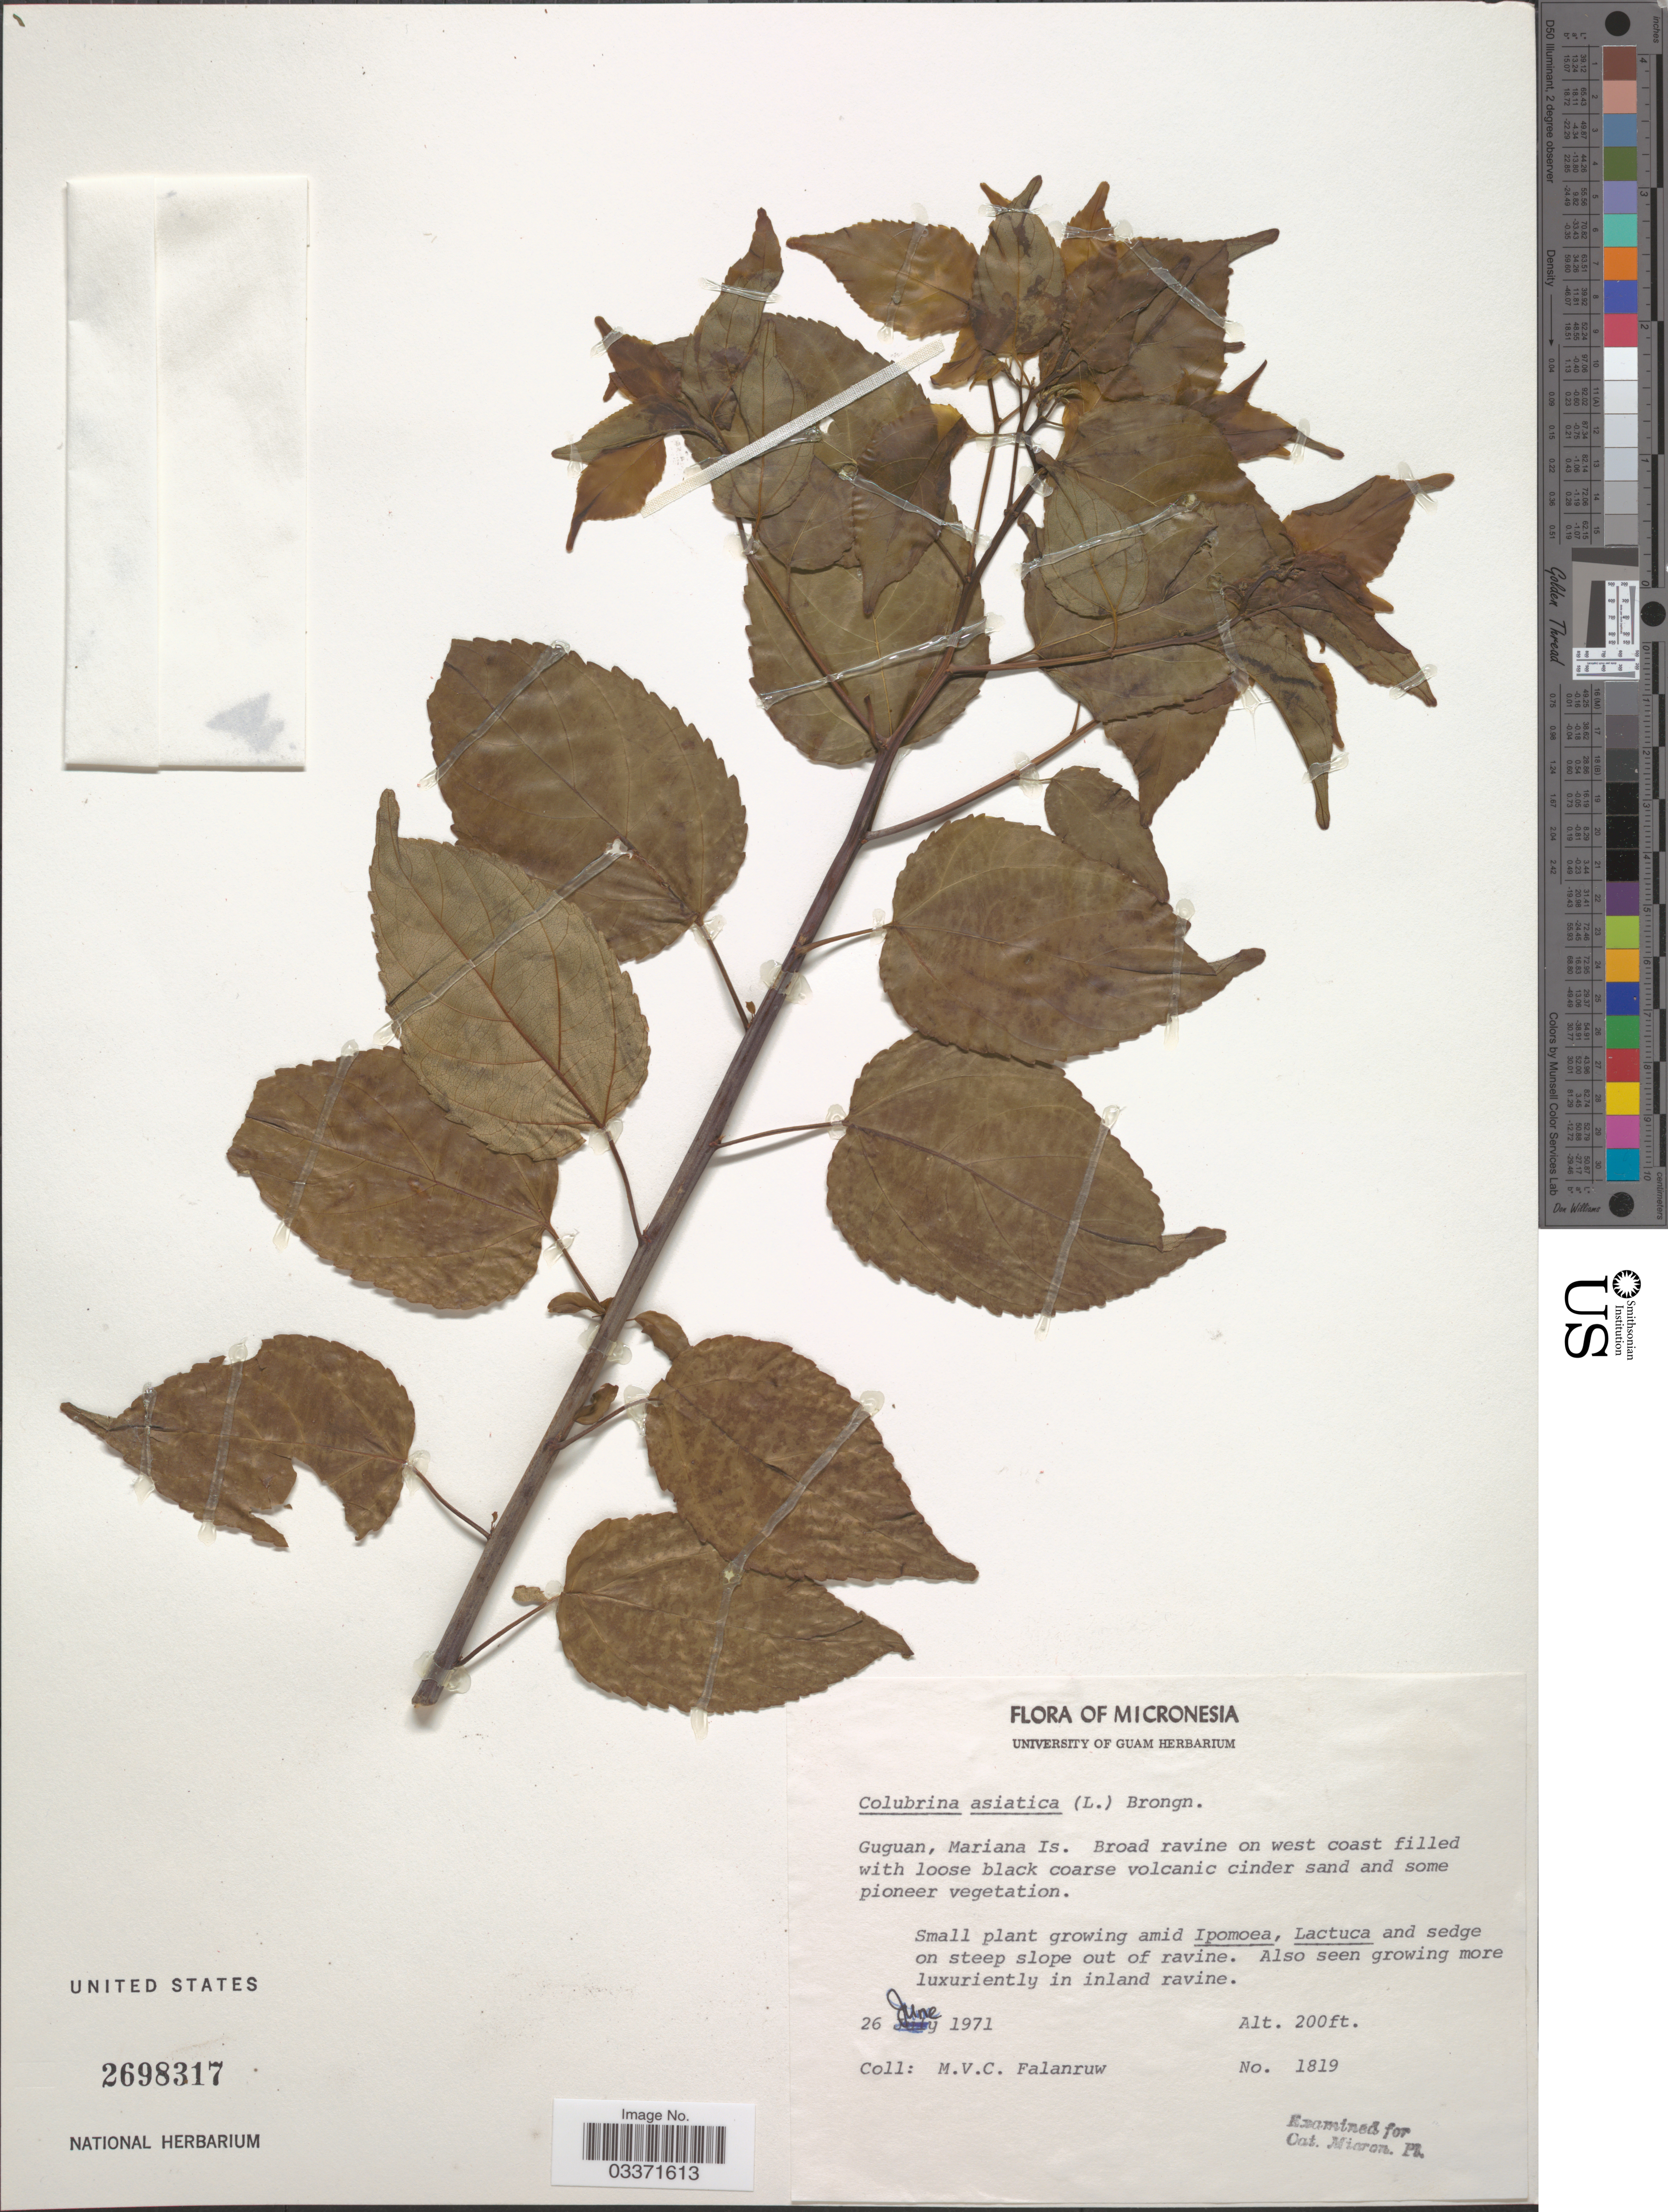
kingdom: Plantae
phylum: Tracheophyta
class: Magnoliopsida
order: Rosales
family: Rhamnaceae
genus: Colubrina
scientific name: Colubrina asiatica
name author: (L.) Brongn.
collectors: M. V. Falanruw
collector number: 1819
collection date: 1971-06-26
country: Northern Mariana Islands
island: Guguan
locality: Guguan, Mariana Is.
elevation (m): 61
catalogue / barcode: US 2698317